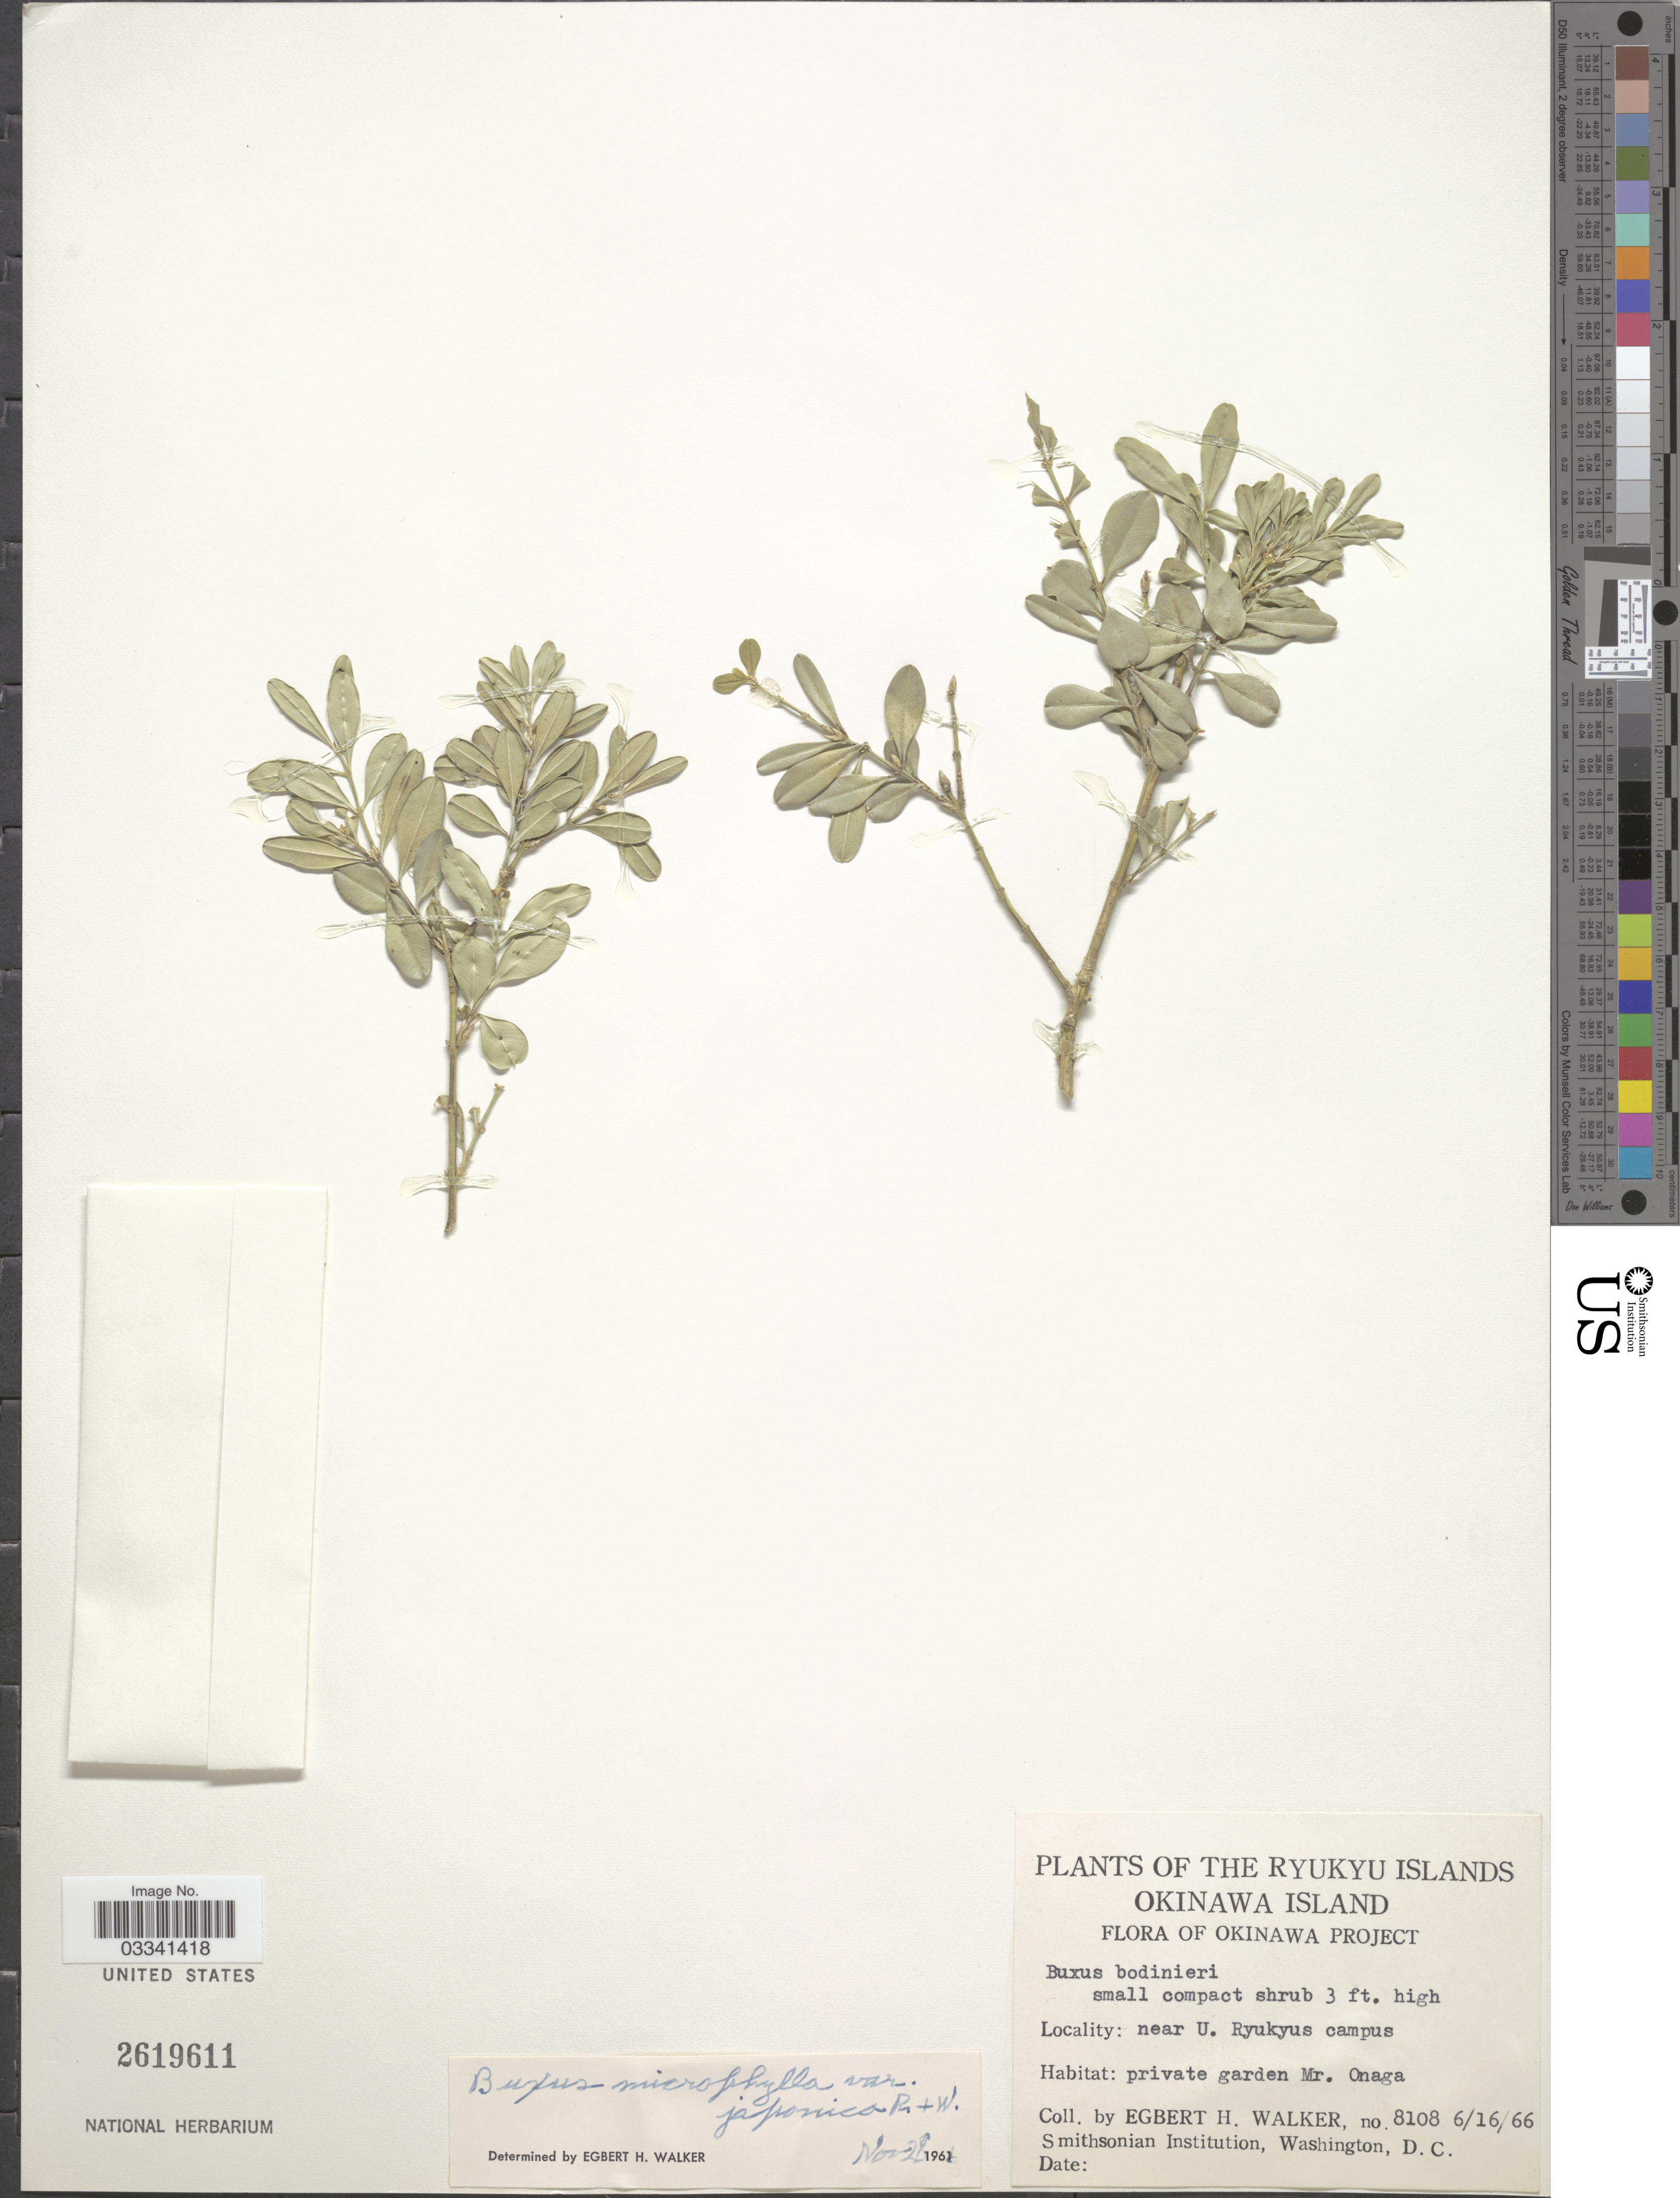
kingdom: Plantae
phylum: Tracheophyta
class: Magnoliopsida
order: Buxales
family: Buxaceae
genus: Buxus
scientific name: Buxus microphylla var. japonica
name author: (Müll. Arg.) Rehder & E.H. Wilson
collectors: E. H. Walker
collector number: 8108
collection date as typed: Transcribed d/m/y: 16/6/66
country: Japan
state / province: Okinawa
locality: The Ryukyu Islands. Okinawa Island. Near U. Ryukyus campus. Private garden Mr. Onaga.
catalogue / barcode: US 2619611